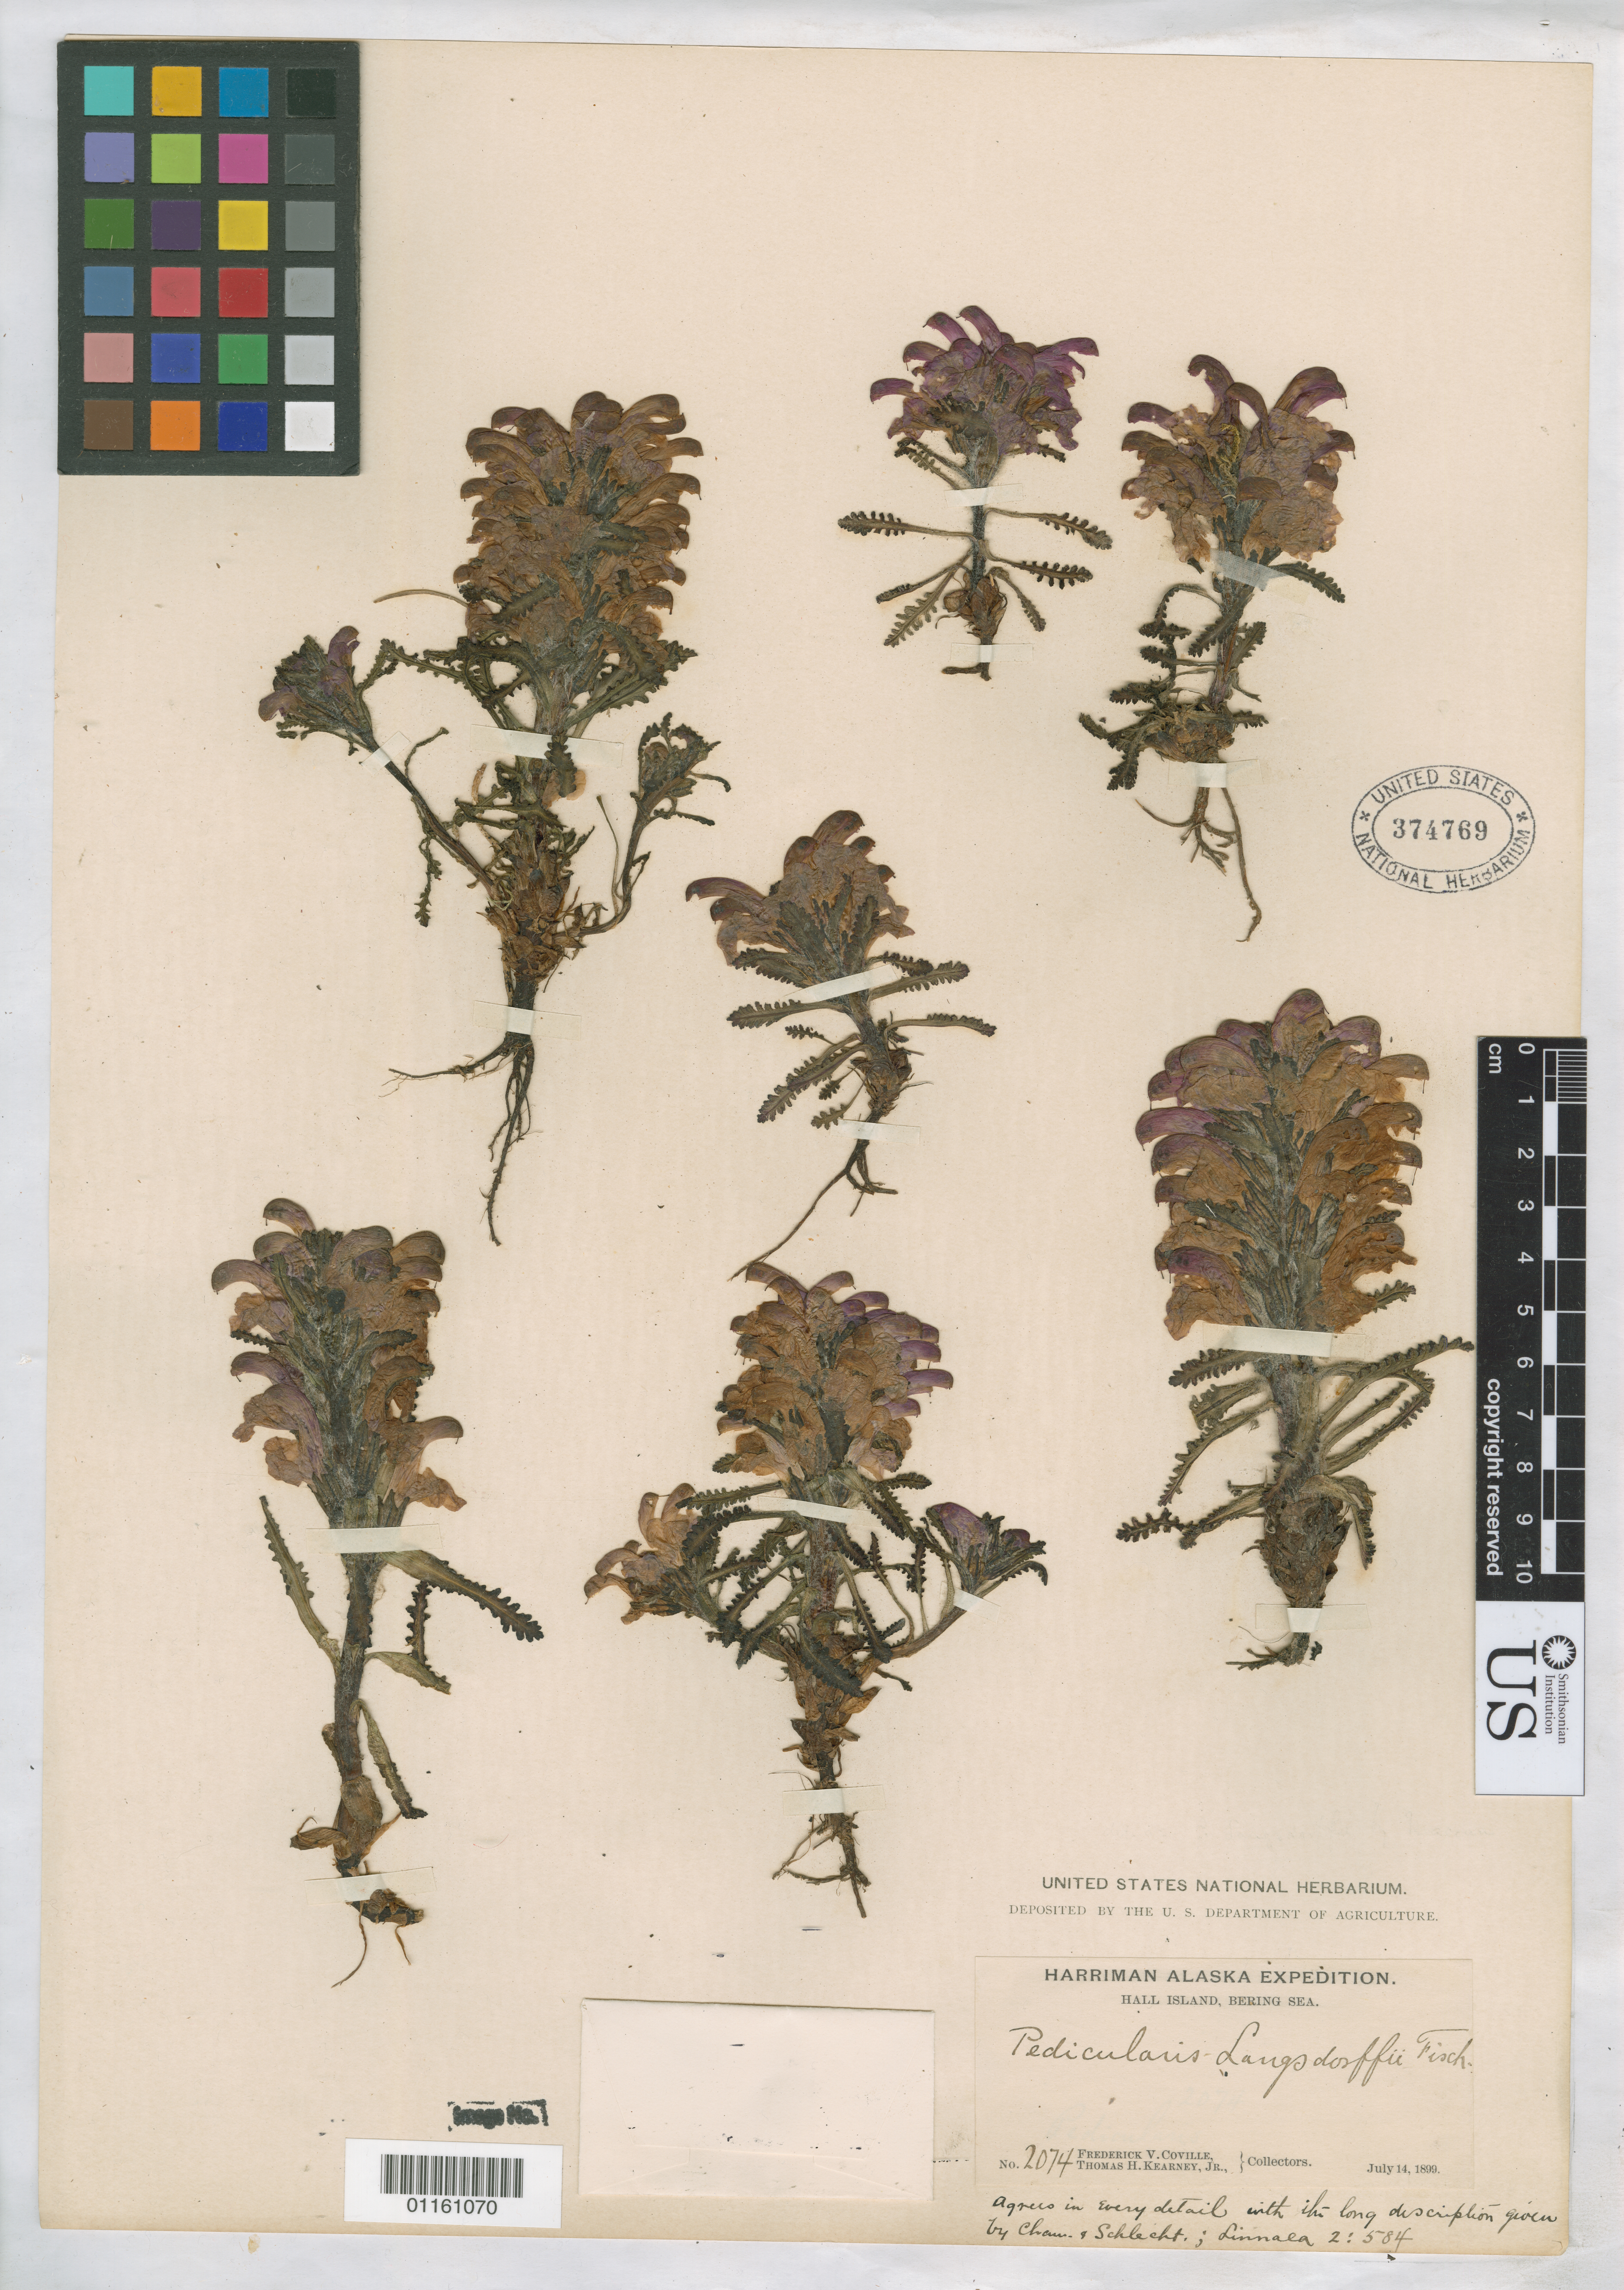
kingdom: Plantae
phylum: Tracheophyta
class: Magnoliopsida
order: Lamiales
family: Orobanchaceae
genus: Pedicularis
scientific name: Pedicularis langsdorffii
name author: Fisch. ex Steven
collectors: F. V. Coville & T. H. Kearney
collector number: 2074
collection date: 1899-07-14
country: United States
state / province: Alaska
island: Hall Island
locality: Hall Island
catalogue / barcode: US 374769